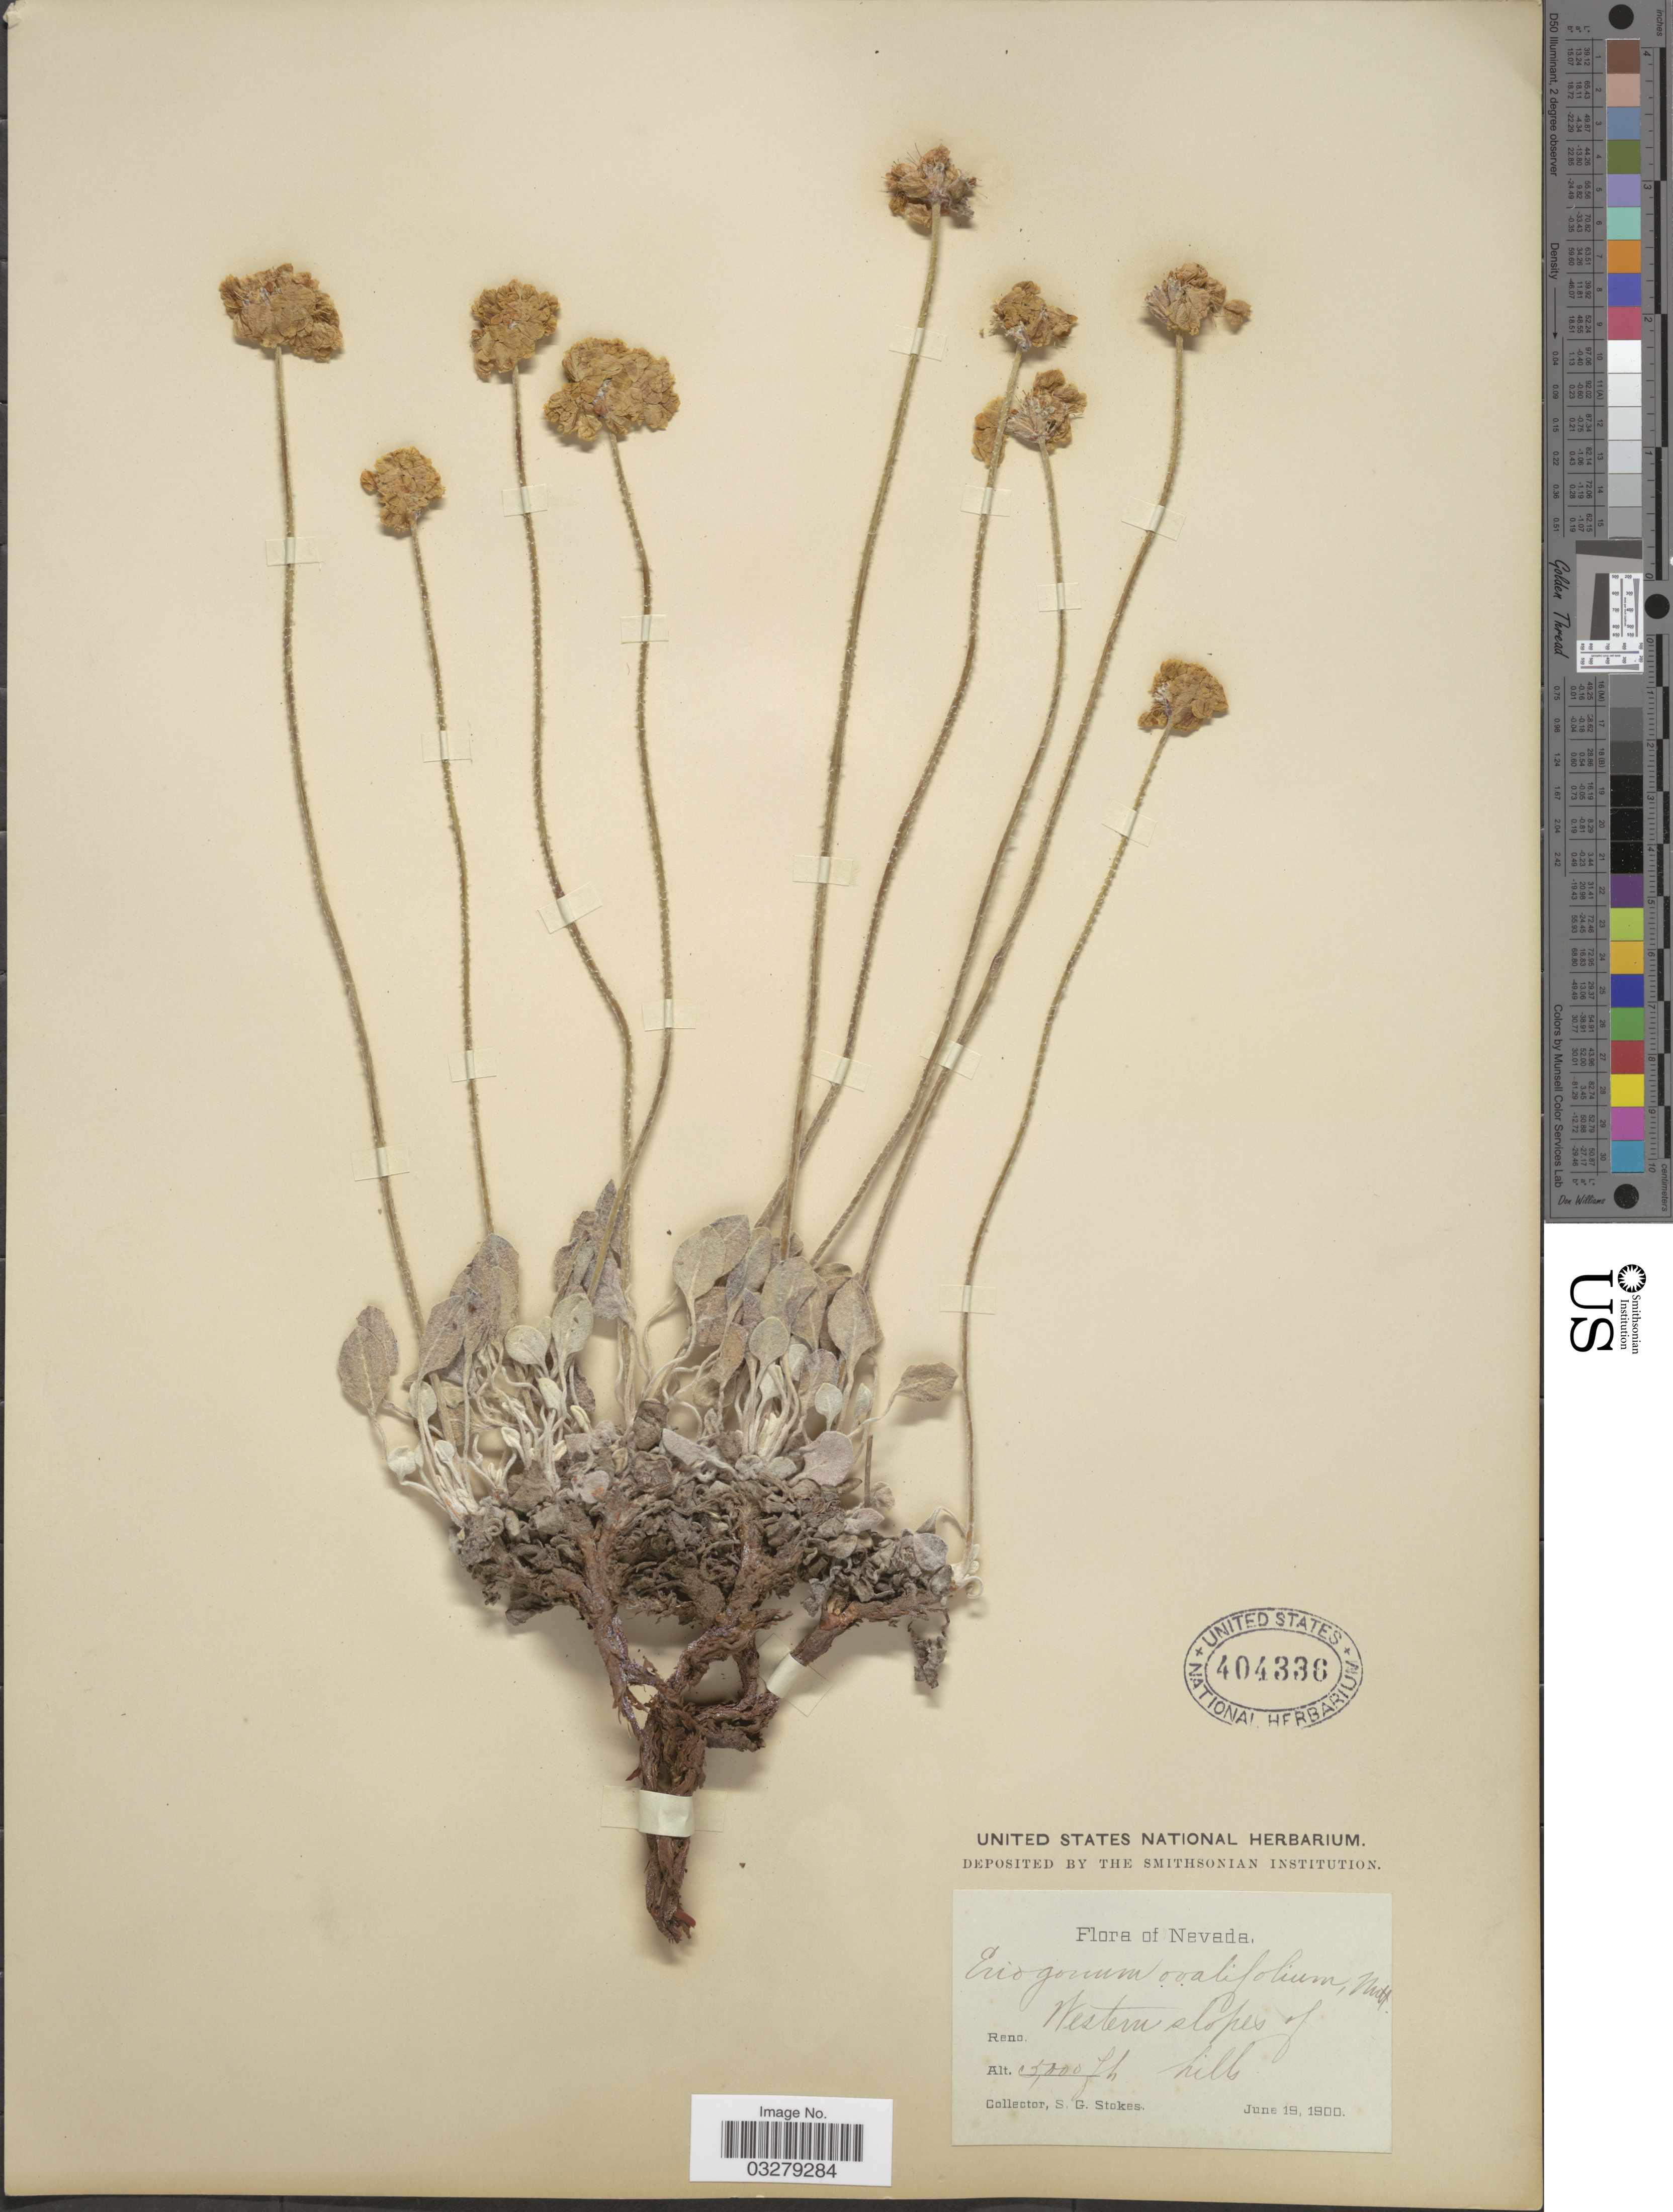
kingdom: Plantae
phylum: Tracheophyta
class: Magnoliopsida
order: Caryophyllales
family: Polygonaceae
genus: Eriogonum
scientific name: Eriogonum ovalifolium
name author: Nutt.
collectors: S. G. Stokes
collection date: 1900-06-19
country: United States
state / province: Nevada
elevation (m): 1524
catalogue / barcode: US 404336